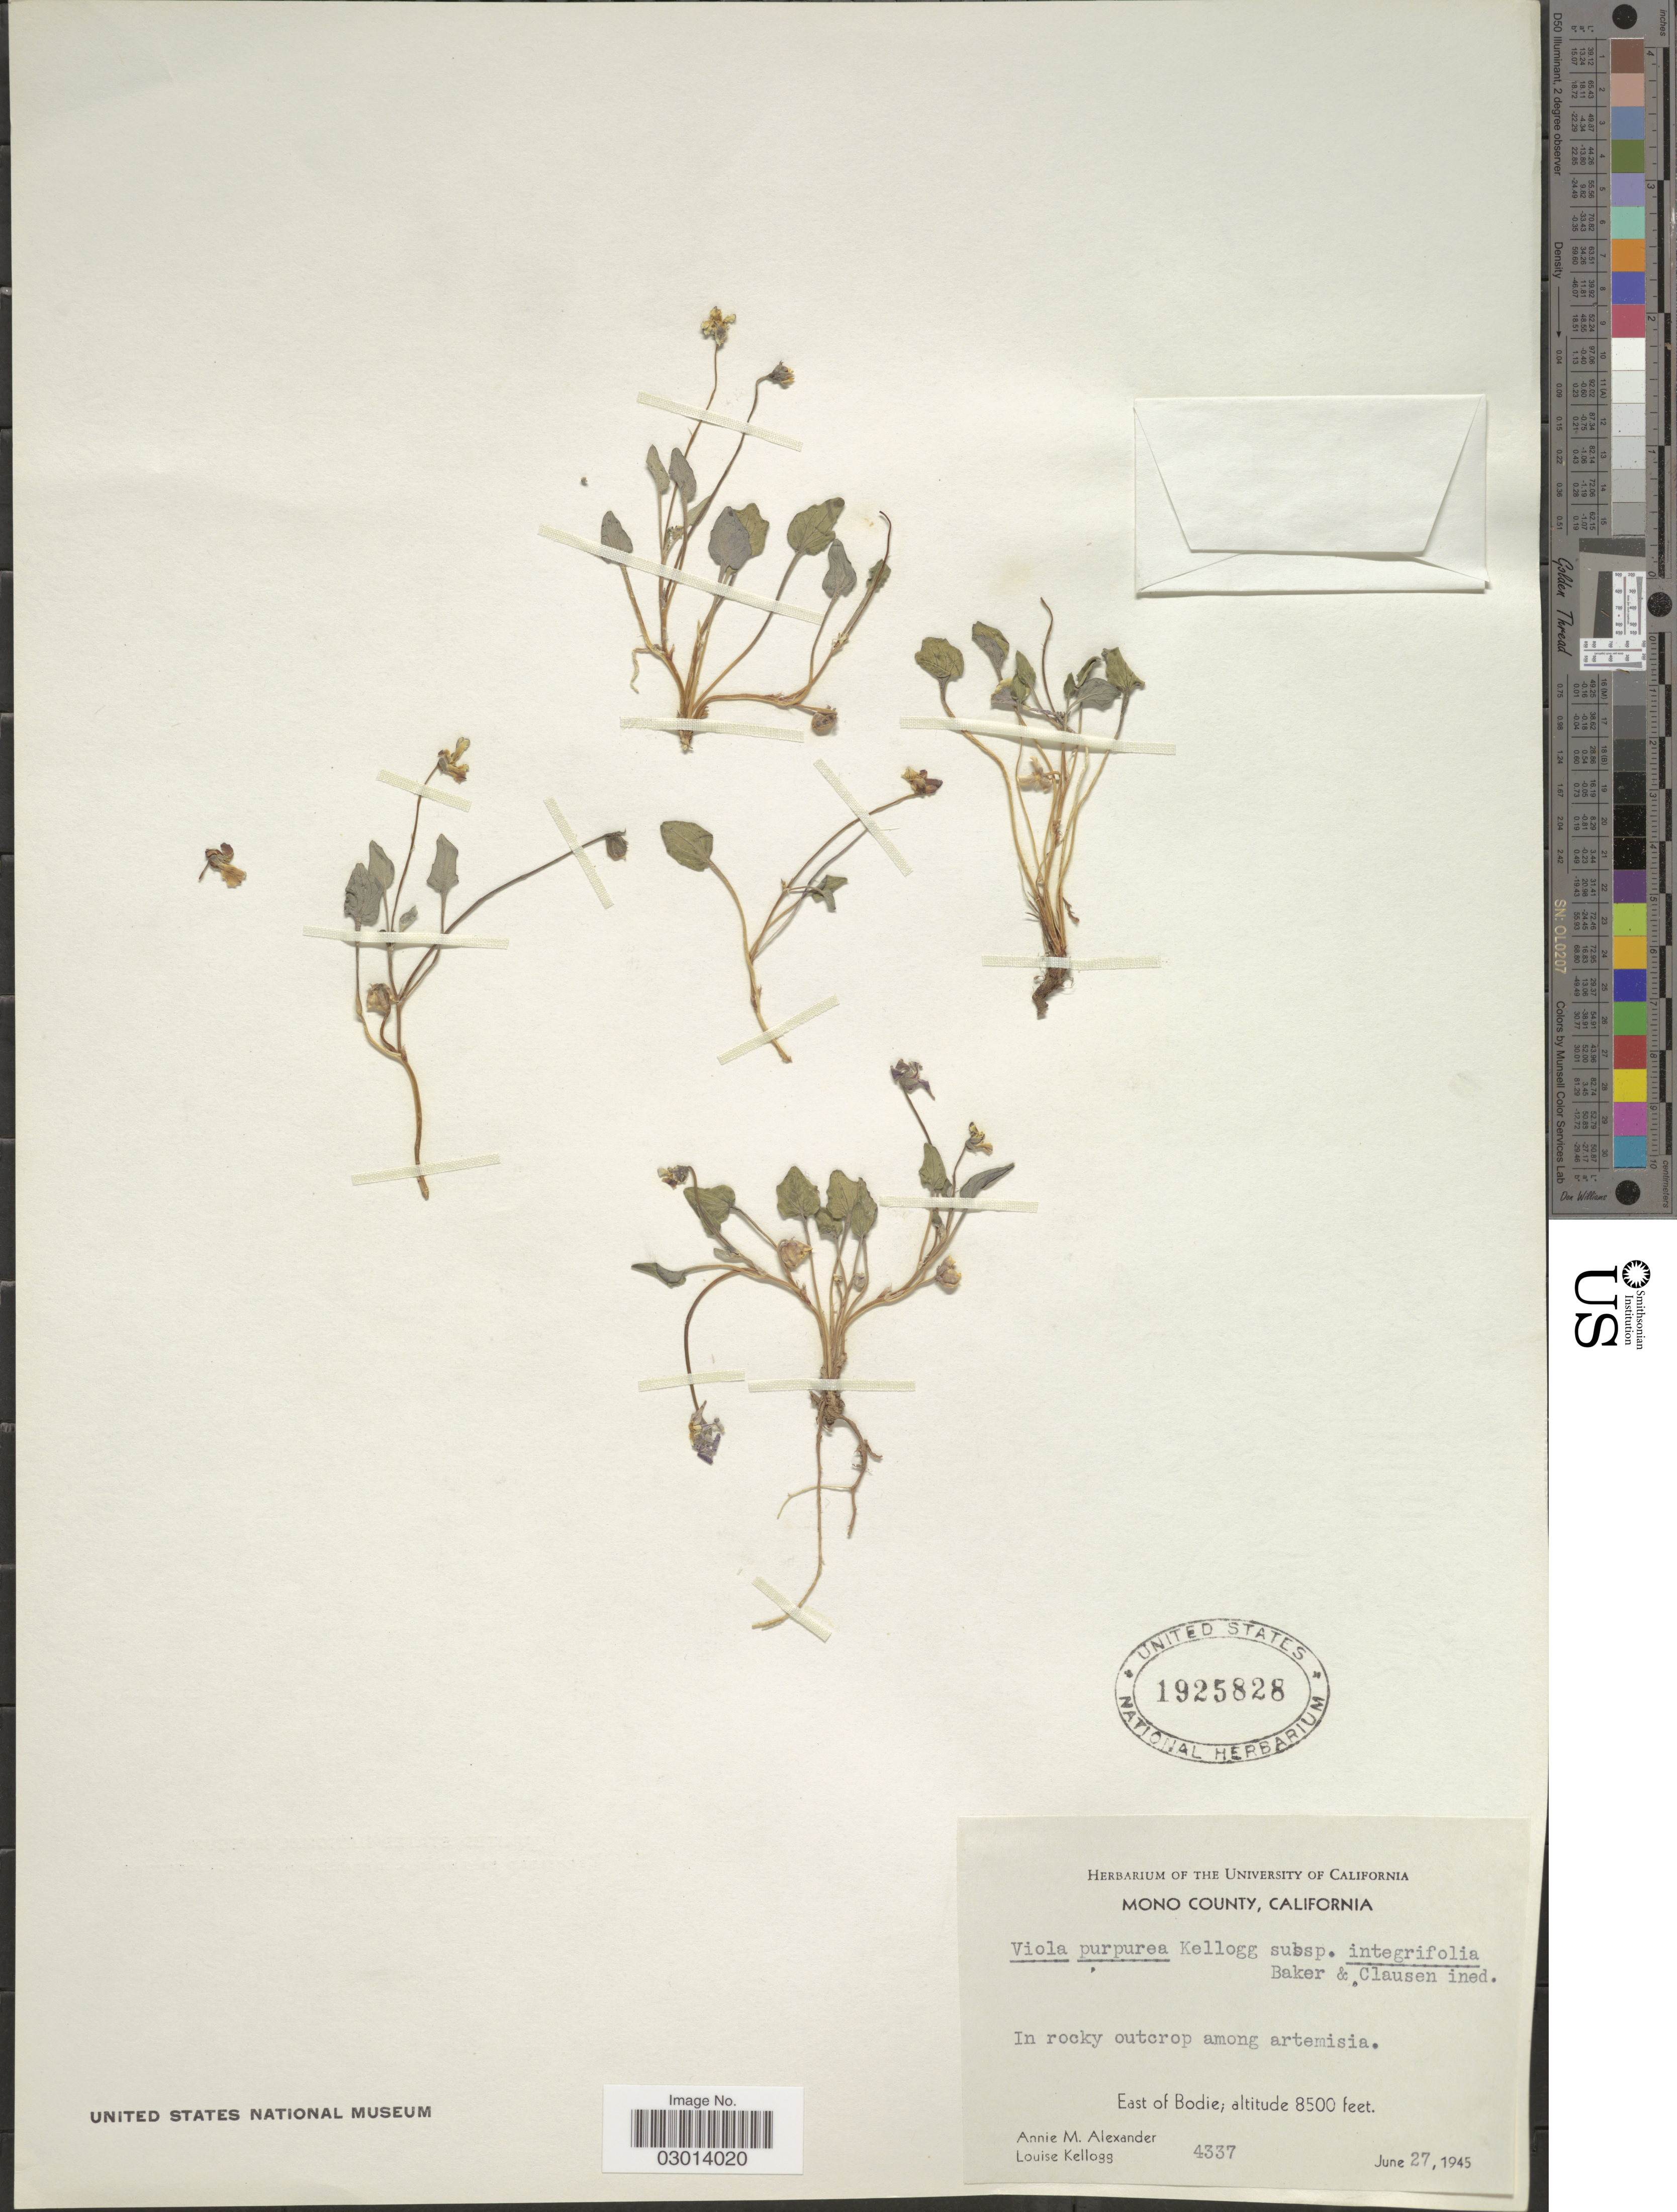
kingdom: Plantae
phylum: Tracheophyta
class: Magnoliopsida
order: Malpighiales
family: Violaceae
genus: Viola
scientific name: Viola purpurea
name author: Kellogg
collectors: A. M. Alexander & L. Kellogg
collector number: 4337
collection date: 1945-06-27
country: United States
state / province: California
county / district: Mono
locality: Mono County. East of Bodie.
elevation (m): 2591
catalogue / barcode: US 1925828